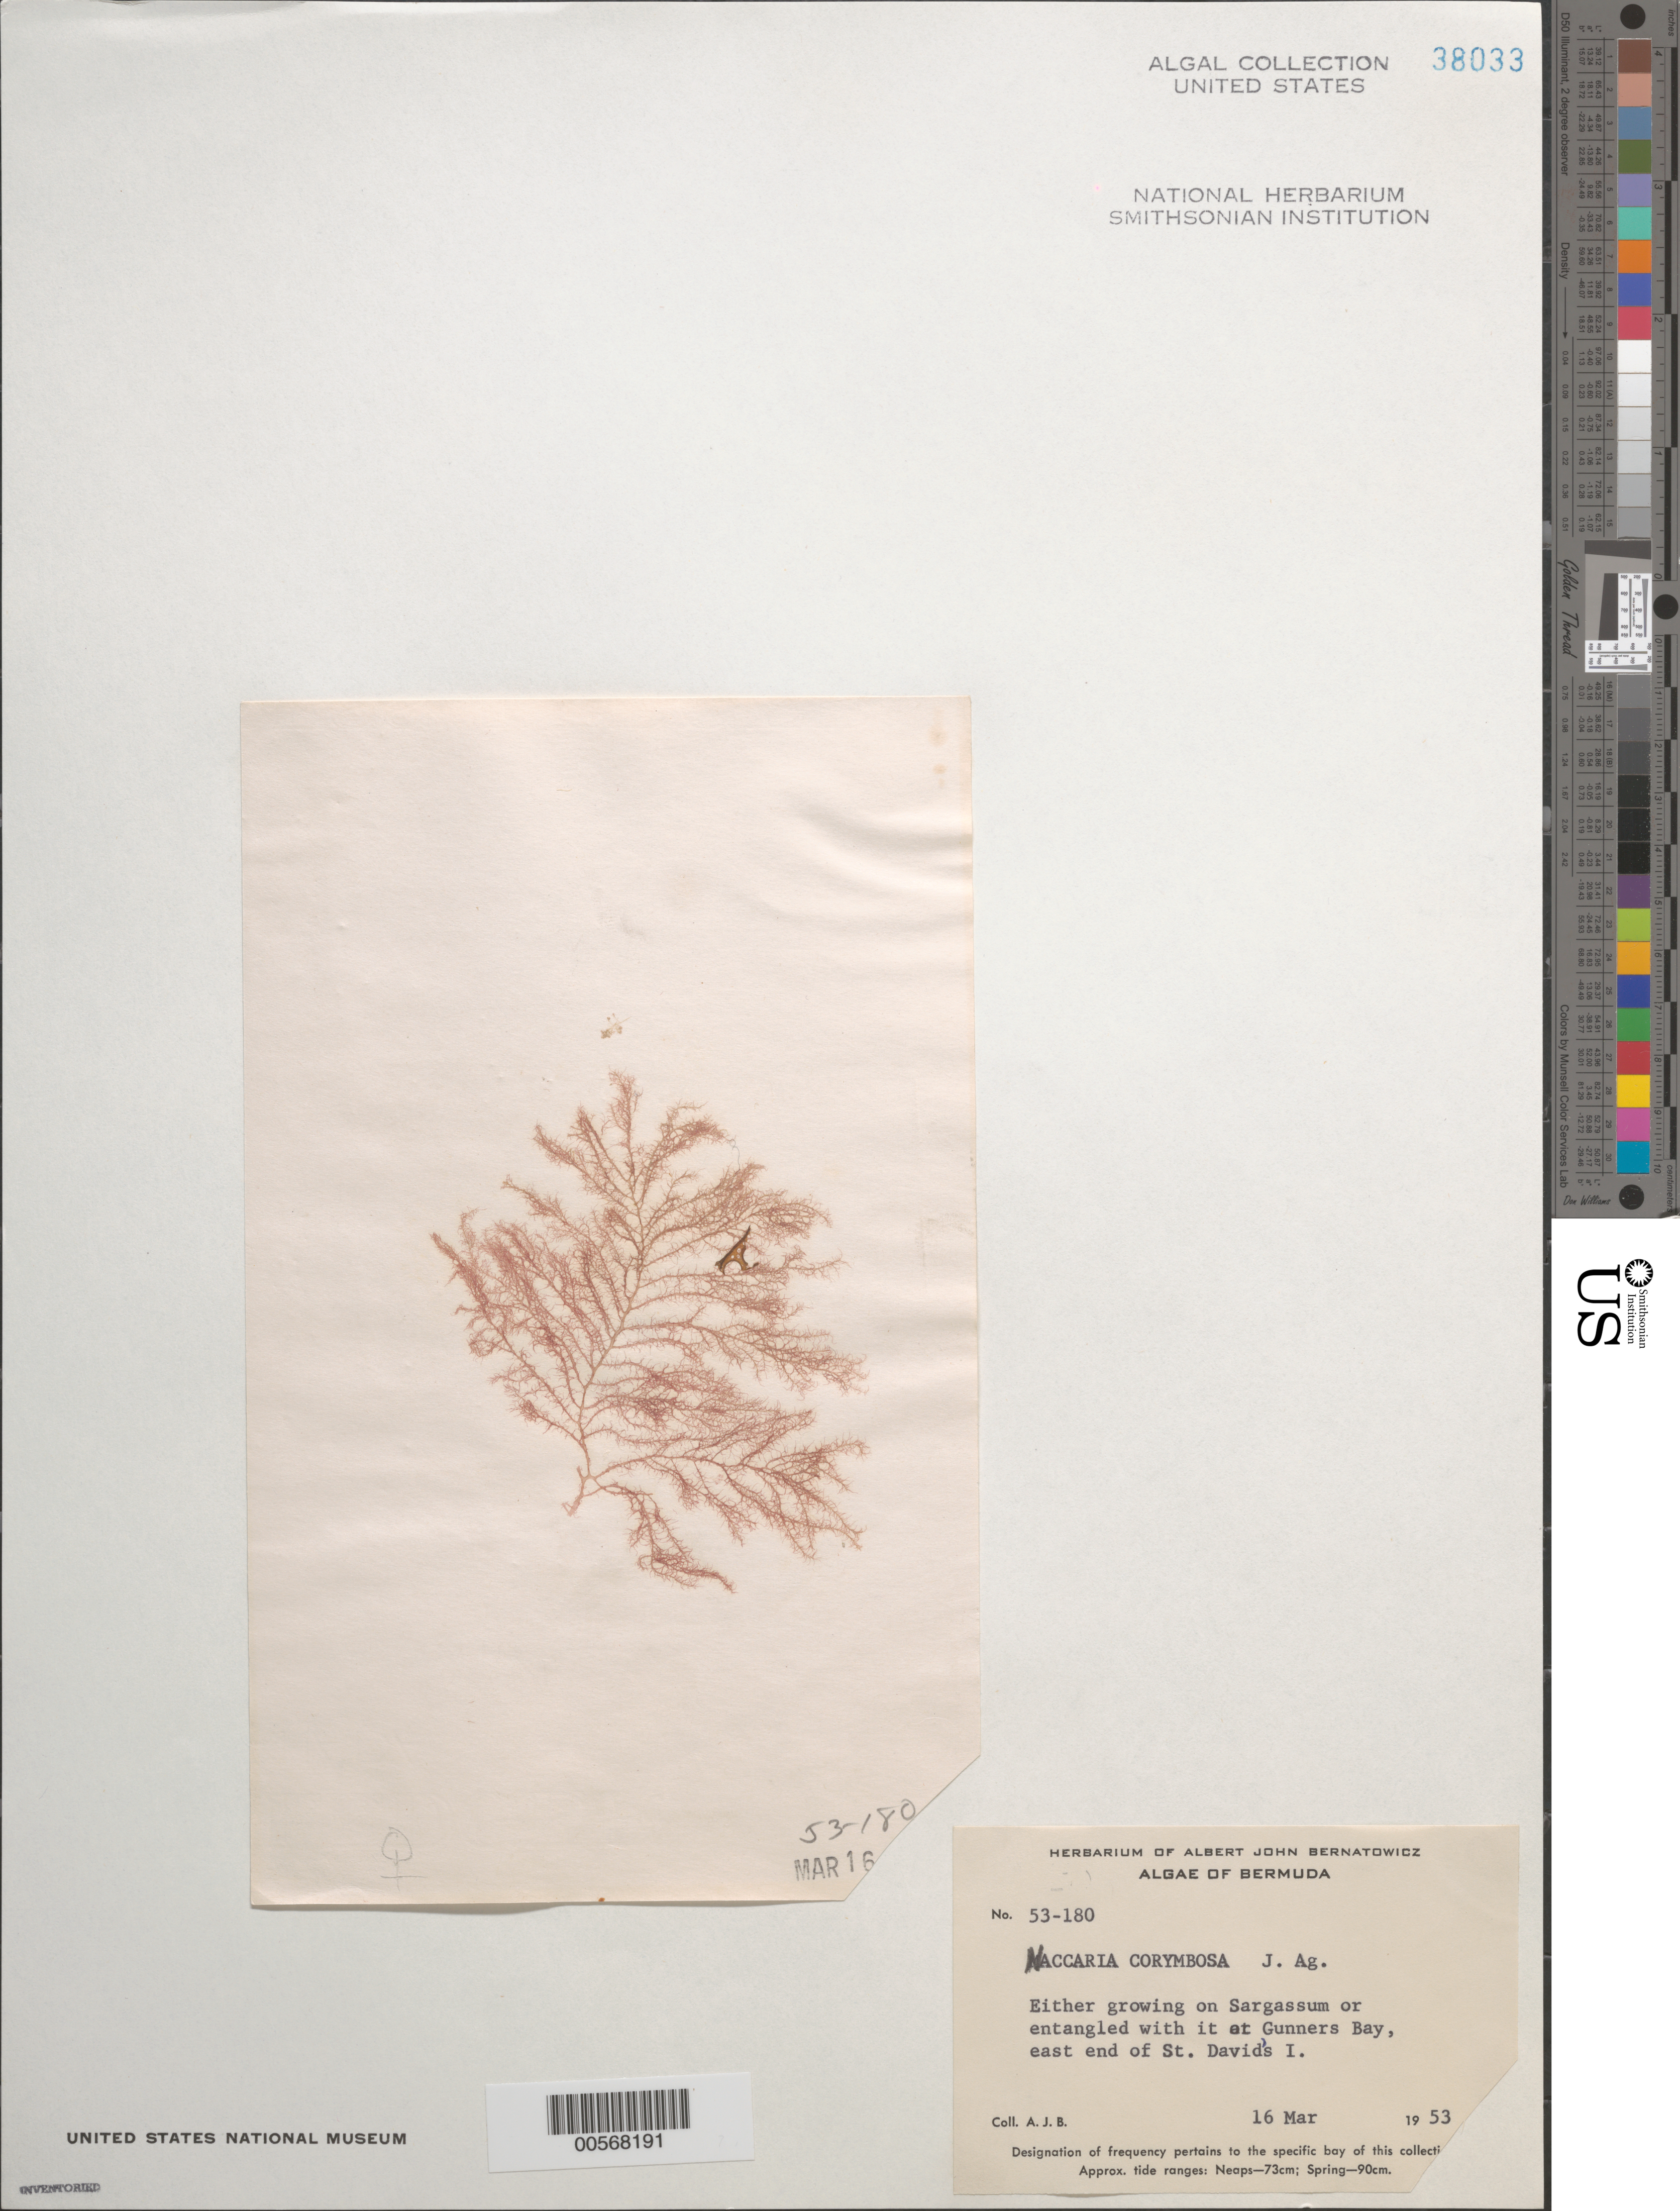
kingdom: Plantae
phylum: Rhodophyta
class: Florideophyceae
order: Bonnemaisoniales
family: Naccariaceae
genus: Naccaria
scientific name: Naccaria corymbosa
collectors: A. Bernatowicz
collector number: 53-180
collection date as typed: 16 Mar 1953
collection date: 1953-03-16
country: Bermuda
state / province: Saint George's (parish)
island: St. David's Island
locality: Gunners Bay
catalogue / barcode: US 38033